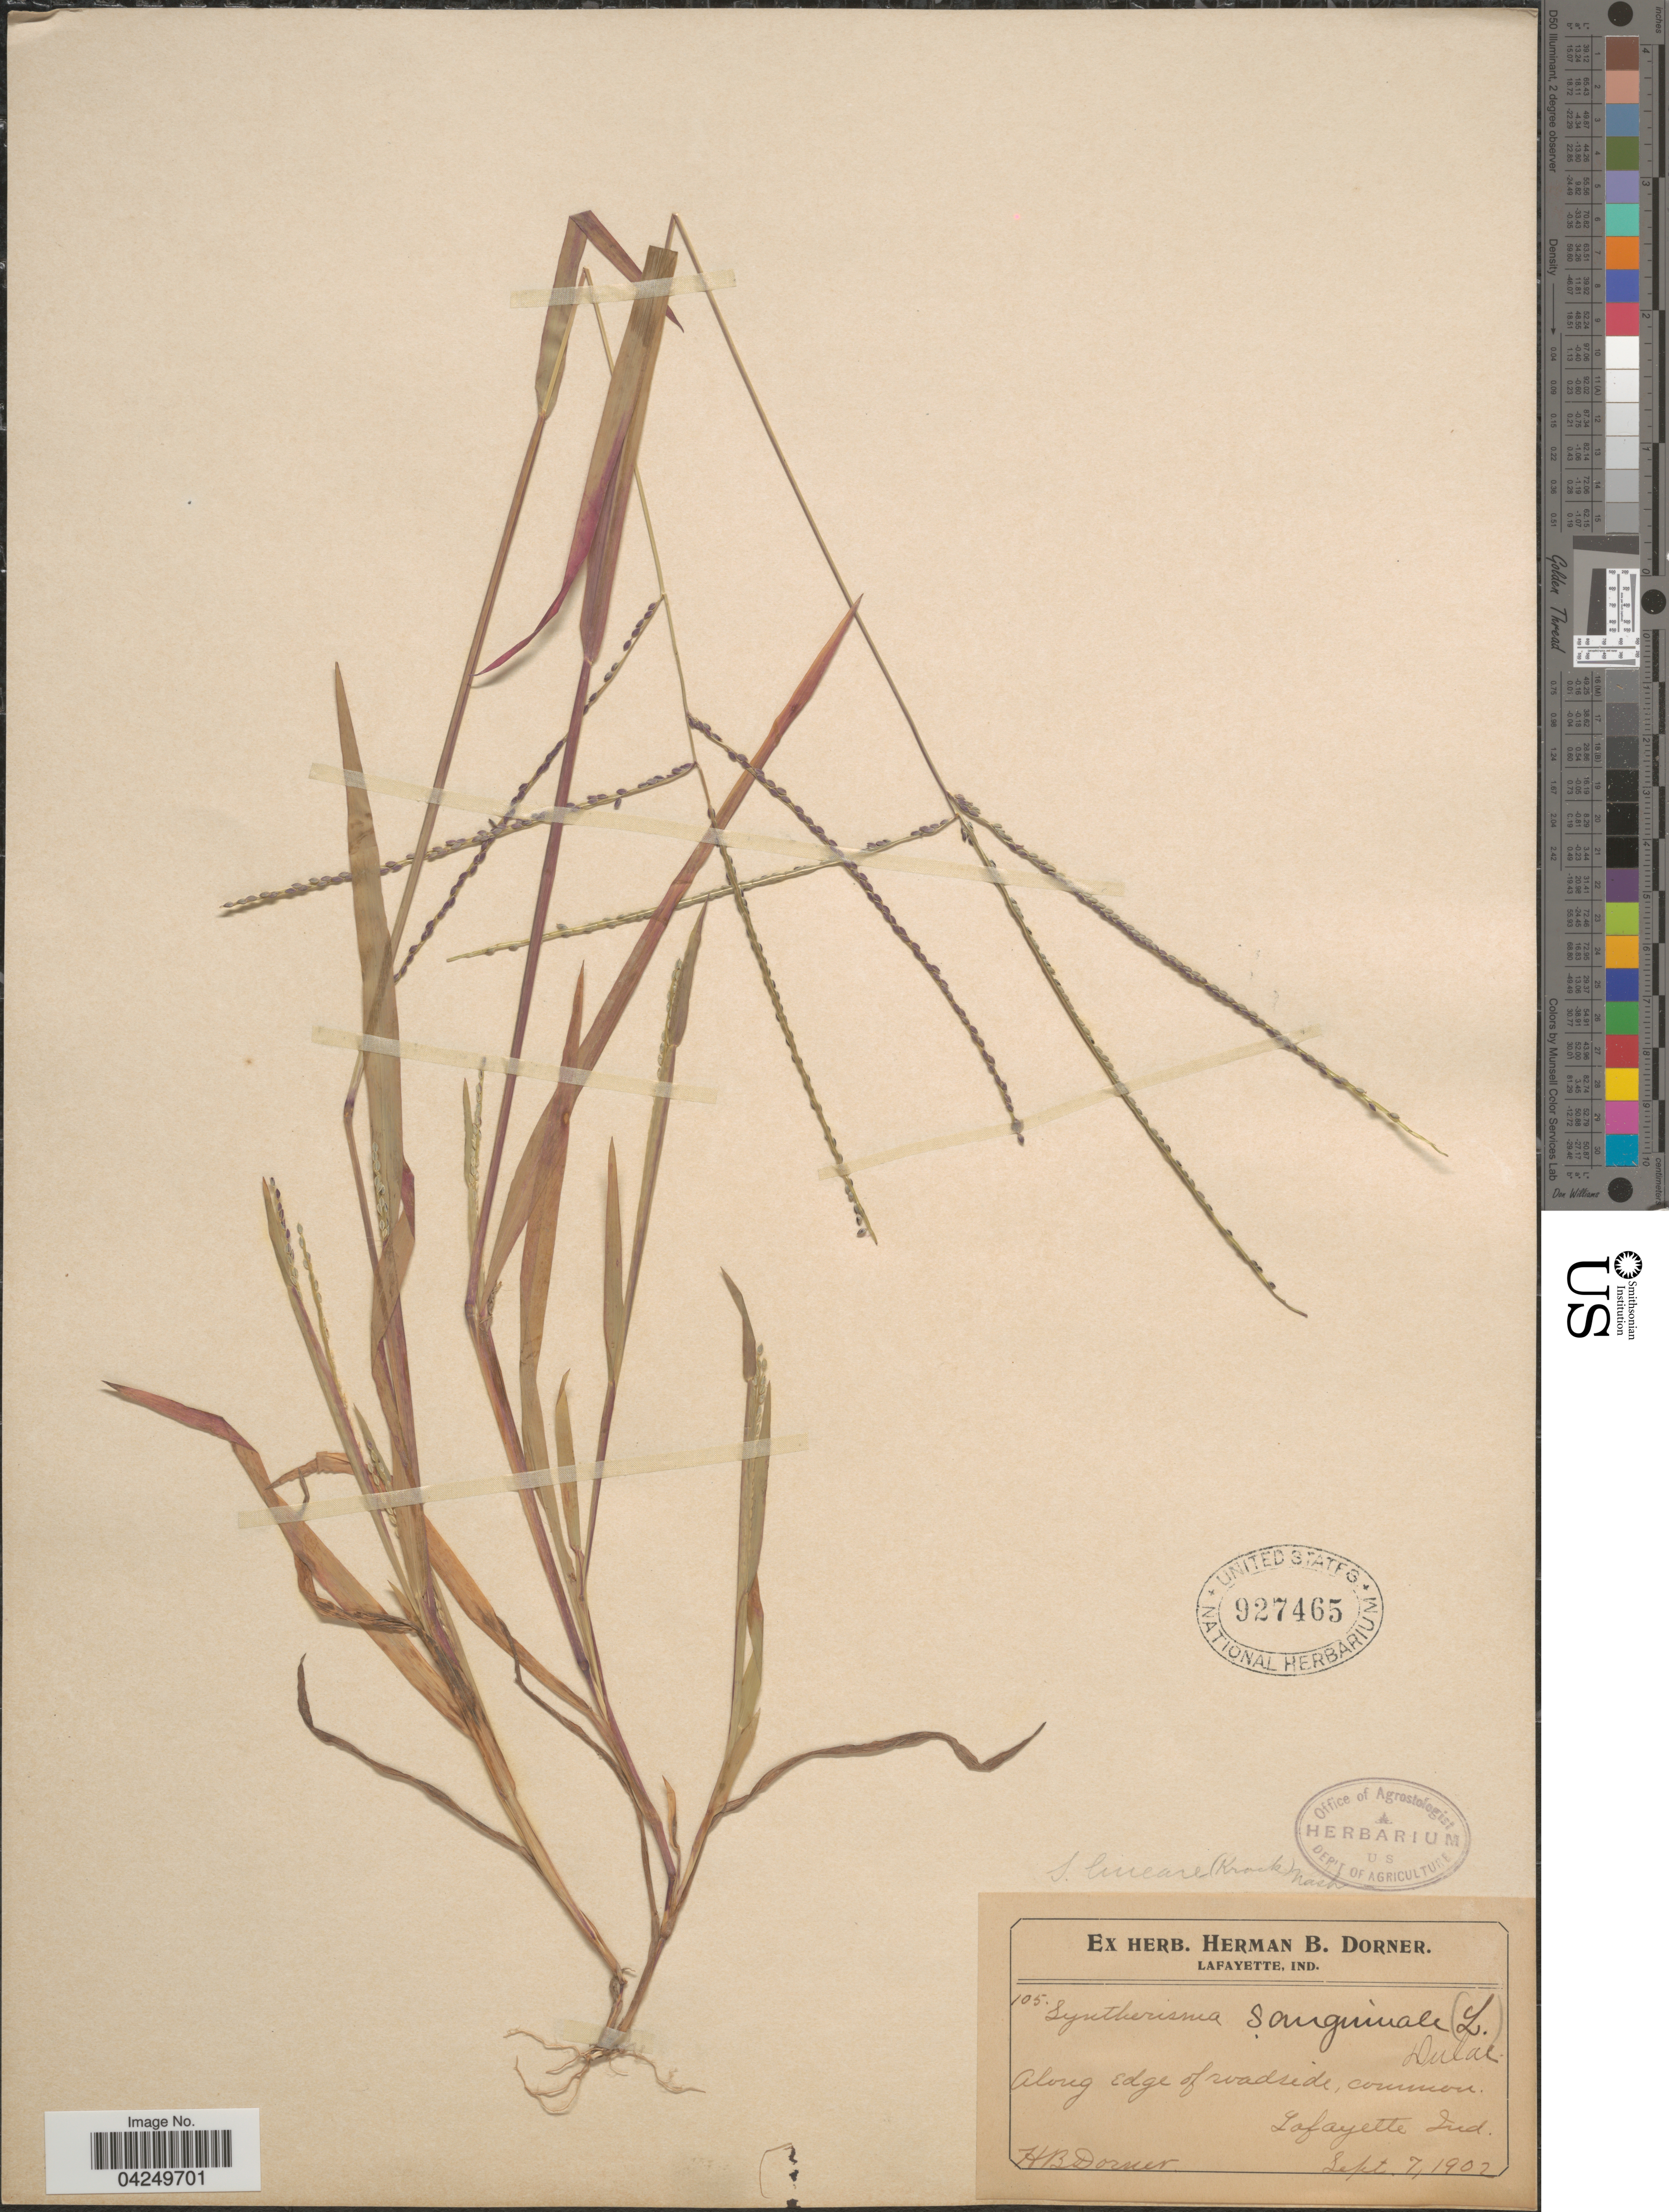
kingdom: Plantae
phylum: Tracheophyta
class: Liliopsida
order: Poales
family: Poaceae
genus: Digitaria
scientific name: Digitaria ischaemum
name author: (Schreber) Schreber ex Muhl.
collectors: H. Dorner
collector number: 105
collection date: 1902-09-07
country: United States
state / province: Indiana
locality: Along edge of roadside. Lafayette.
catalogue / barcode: US 927465